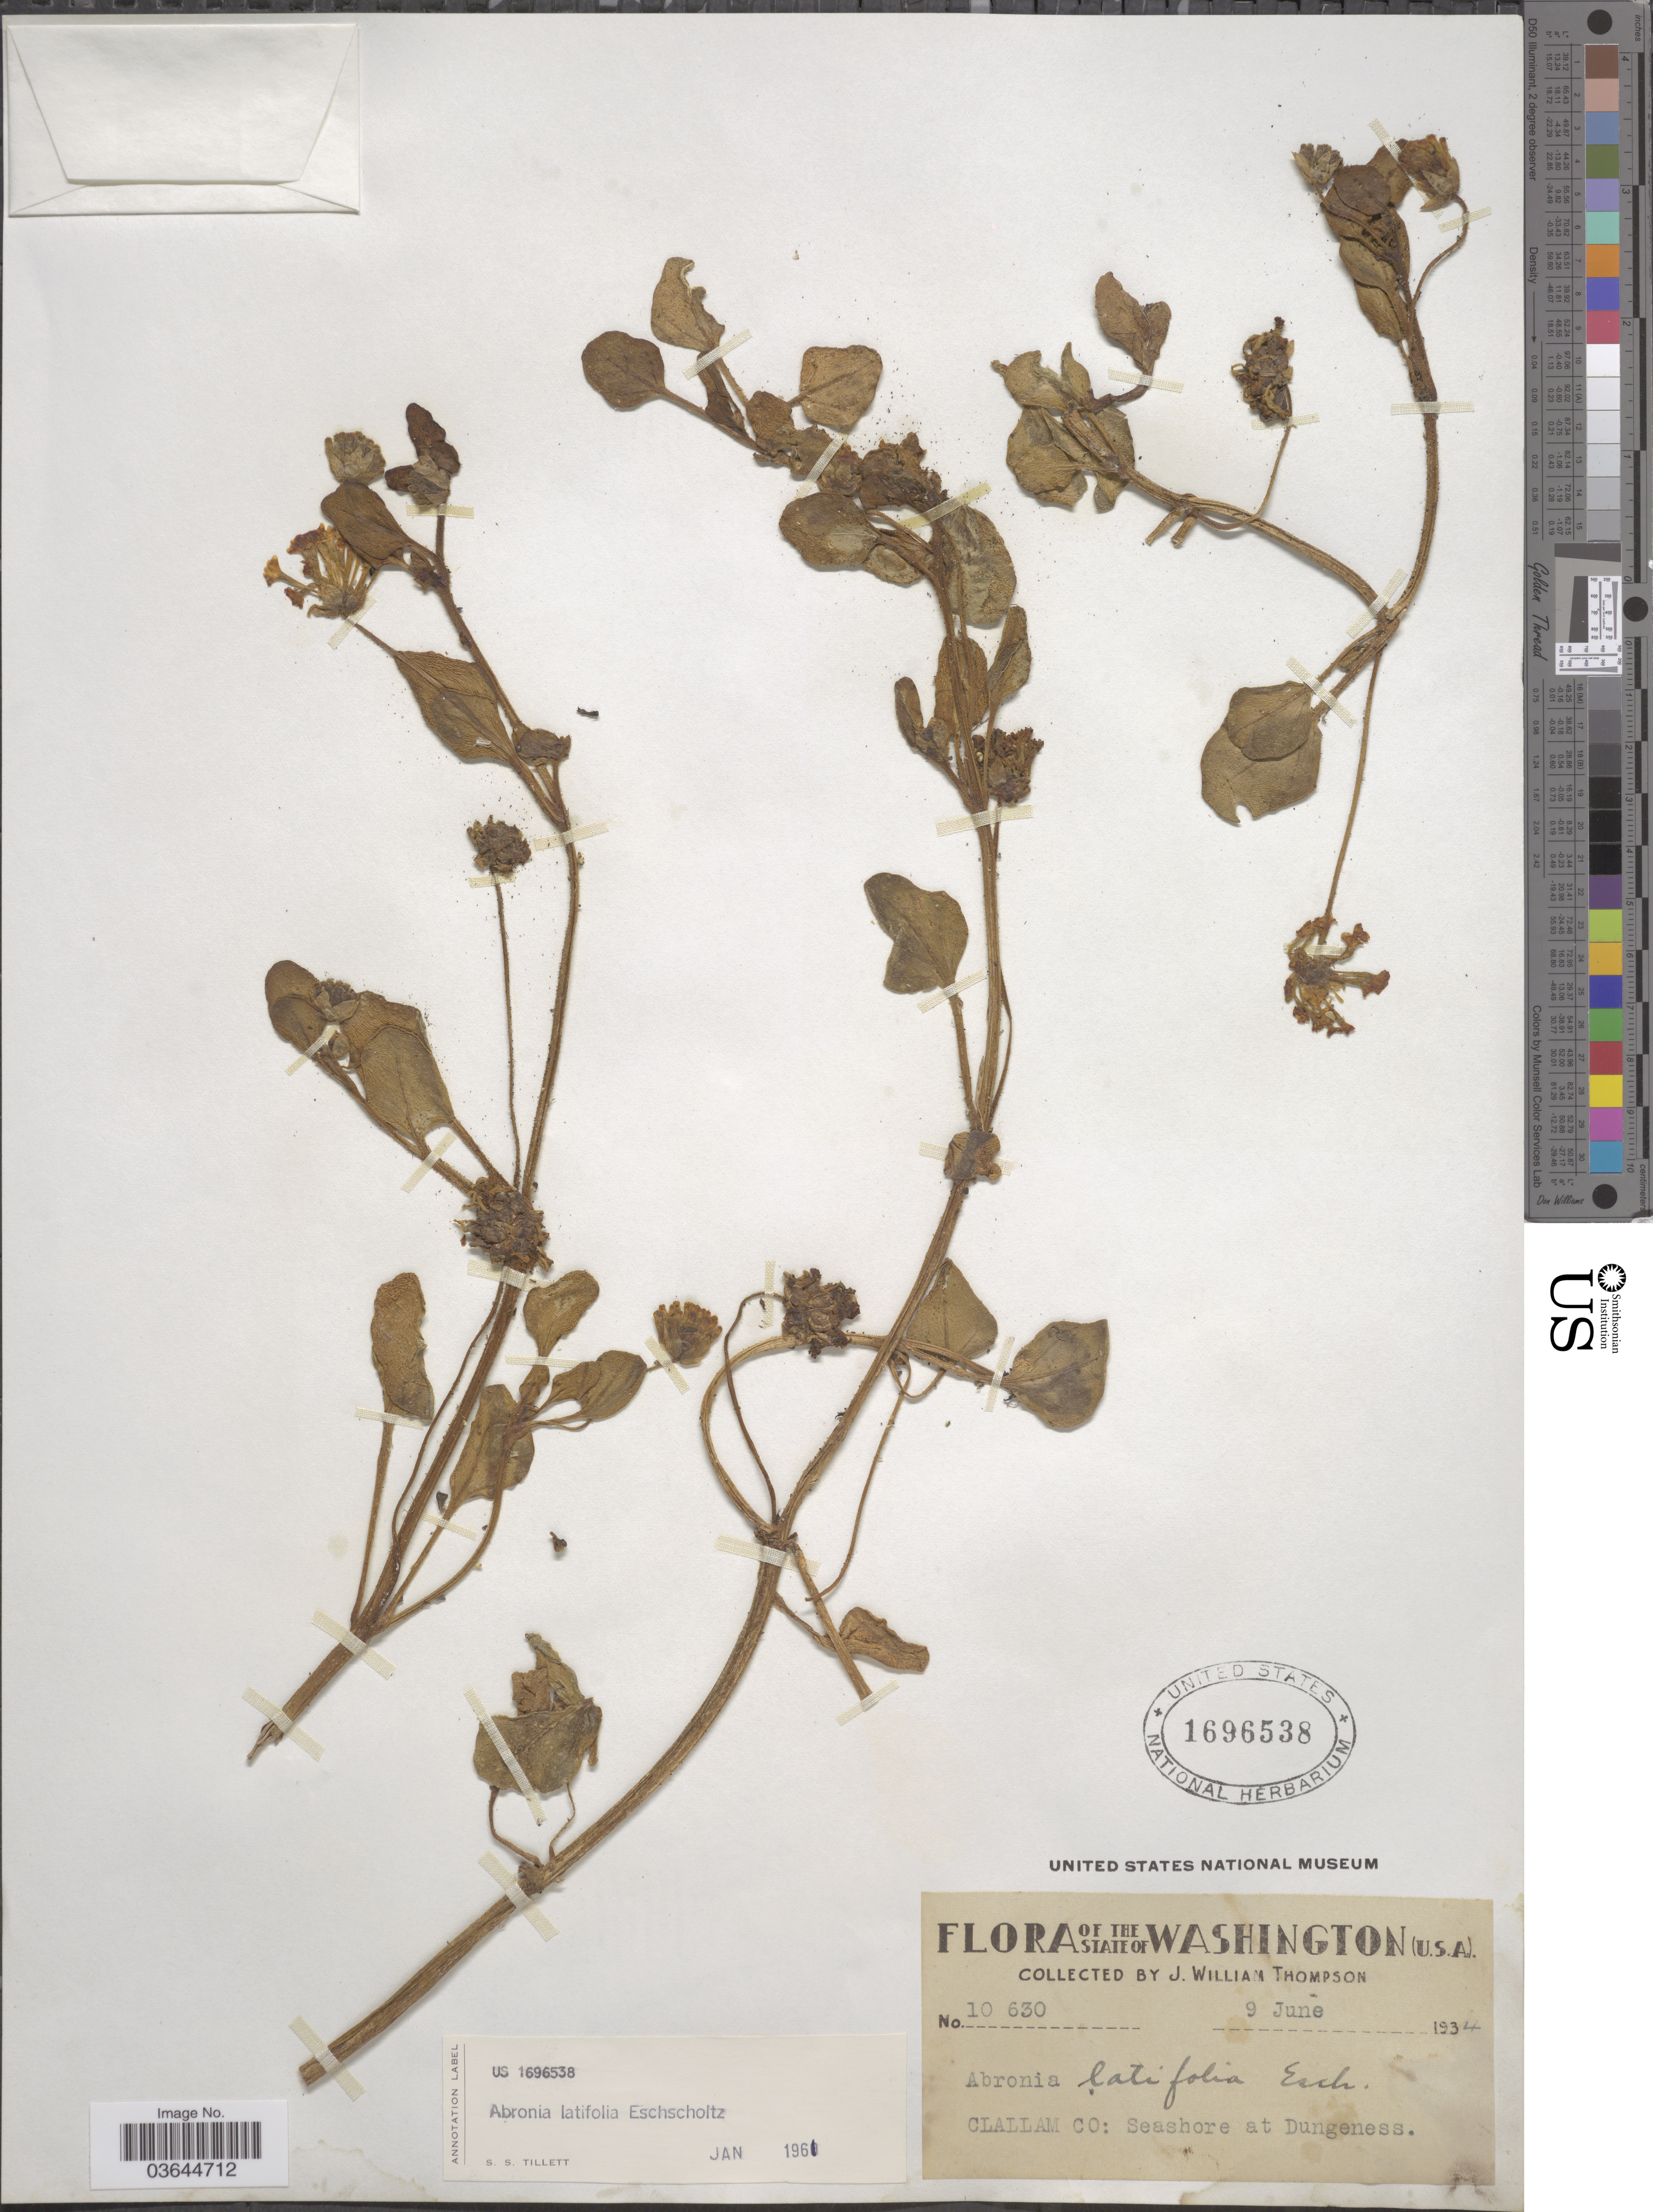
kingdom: Plantae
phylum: Tracheophyta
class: Magnoliopsida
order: Caryophyllales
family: Nyctaginaceae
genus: Abronia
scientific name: Abronia latifolia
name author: Eschsch.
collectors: J. W. Thompson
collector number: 10630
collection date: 1934-06-09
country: United States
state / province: Washington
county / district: Clallam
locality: Clallam Co: Seashore at Dungeness.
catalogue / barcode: US 1696538